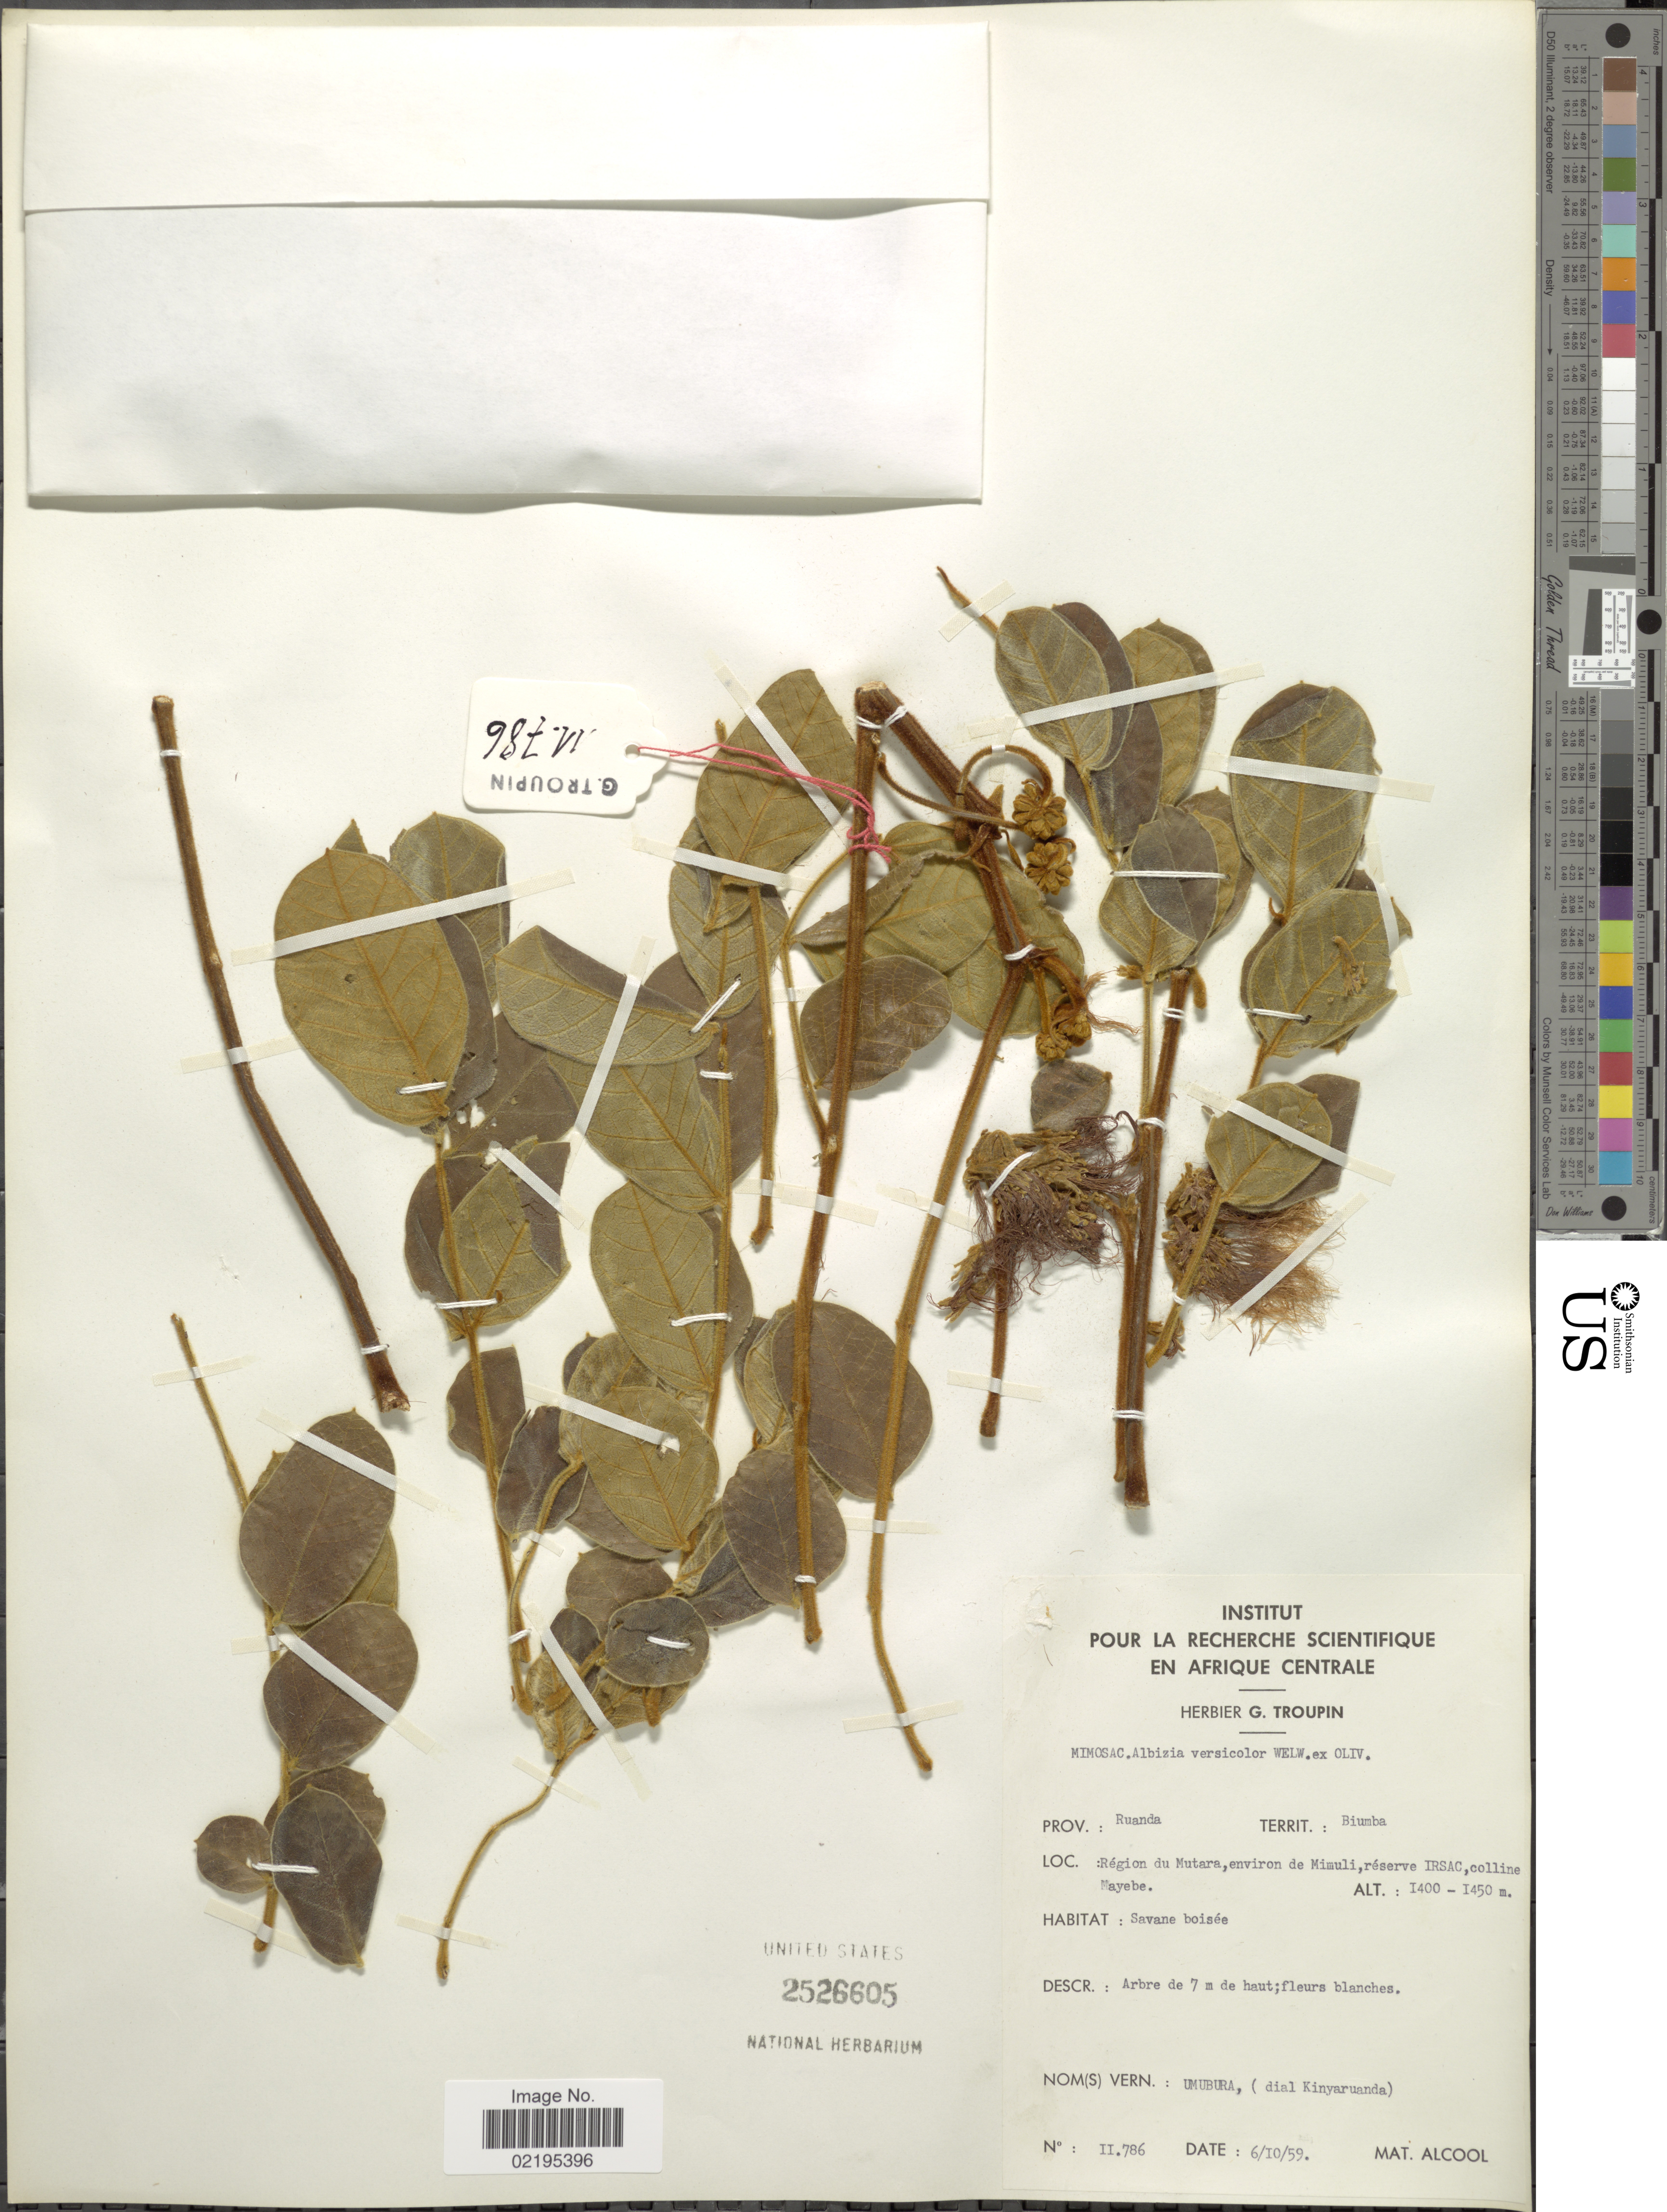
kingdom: Plantae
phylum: Tracheophyta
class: Magnoliopsida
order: Fabales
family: Fabaceae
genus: Albizia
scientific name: Albizia versicolor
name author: Welw. ex Oliv.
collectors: M. Alcool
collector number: II786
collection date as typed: Transcribed d/m/y: 6/10/59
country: Rwanda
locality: Prov. Ruanda, Territ.: Biumba, Region du Mutara, environ de Mimuli, reserve Irsac, colline Mayebe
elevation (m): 1400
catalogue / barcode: US 2526605